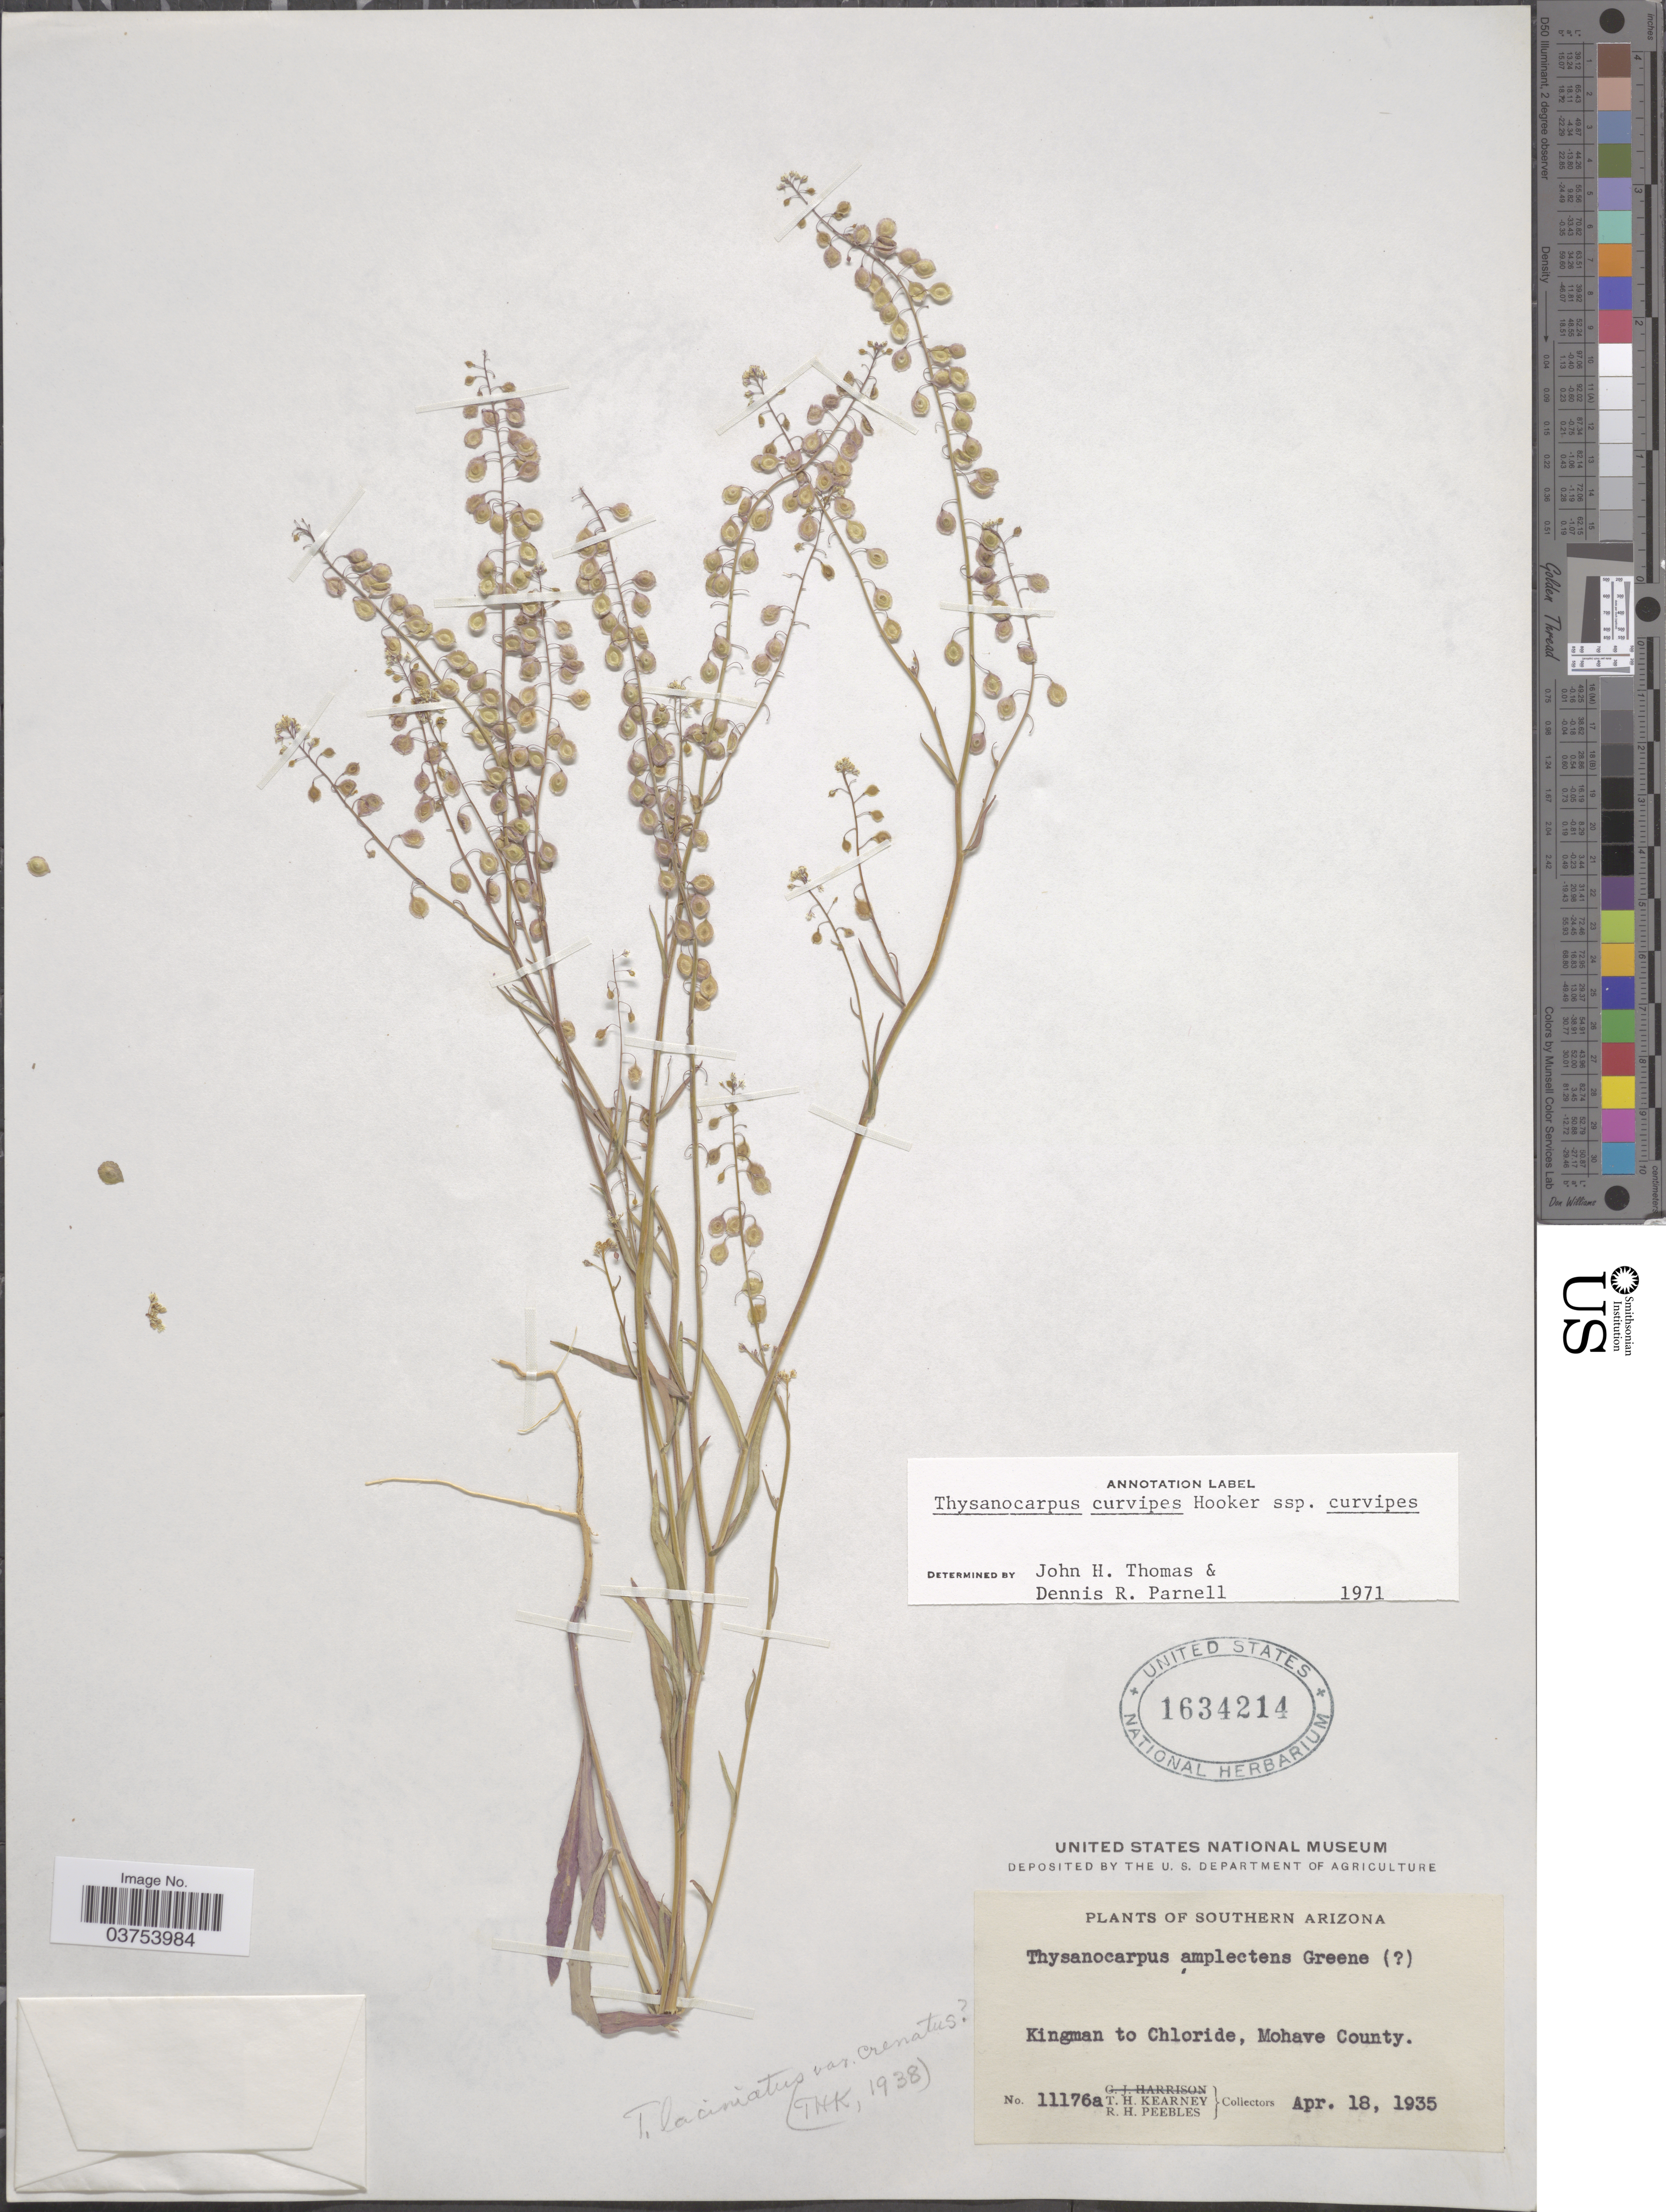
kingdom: Plantae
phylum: Tracheophyta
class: Magnoliopsida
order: Brassicales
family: Brassicaceae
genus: Thysanocarpus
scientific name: Thysanocarpus curvipes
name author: Hook.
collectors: T. H. Kearney & R. H. Peebles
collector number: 11176a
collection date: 1935-04-18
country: United States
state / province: Arizona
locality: Southern Arizona. Kingman to Chloride, Mohave County.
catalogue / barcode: US 1634214